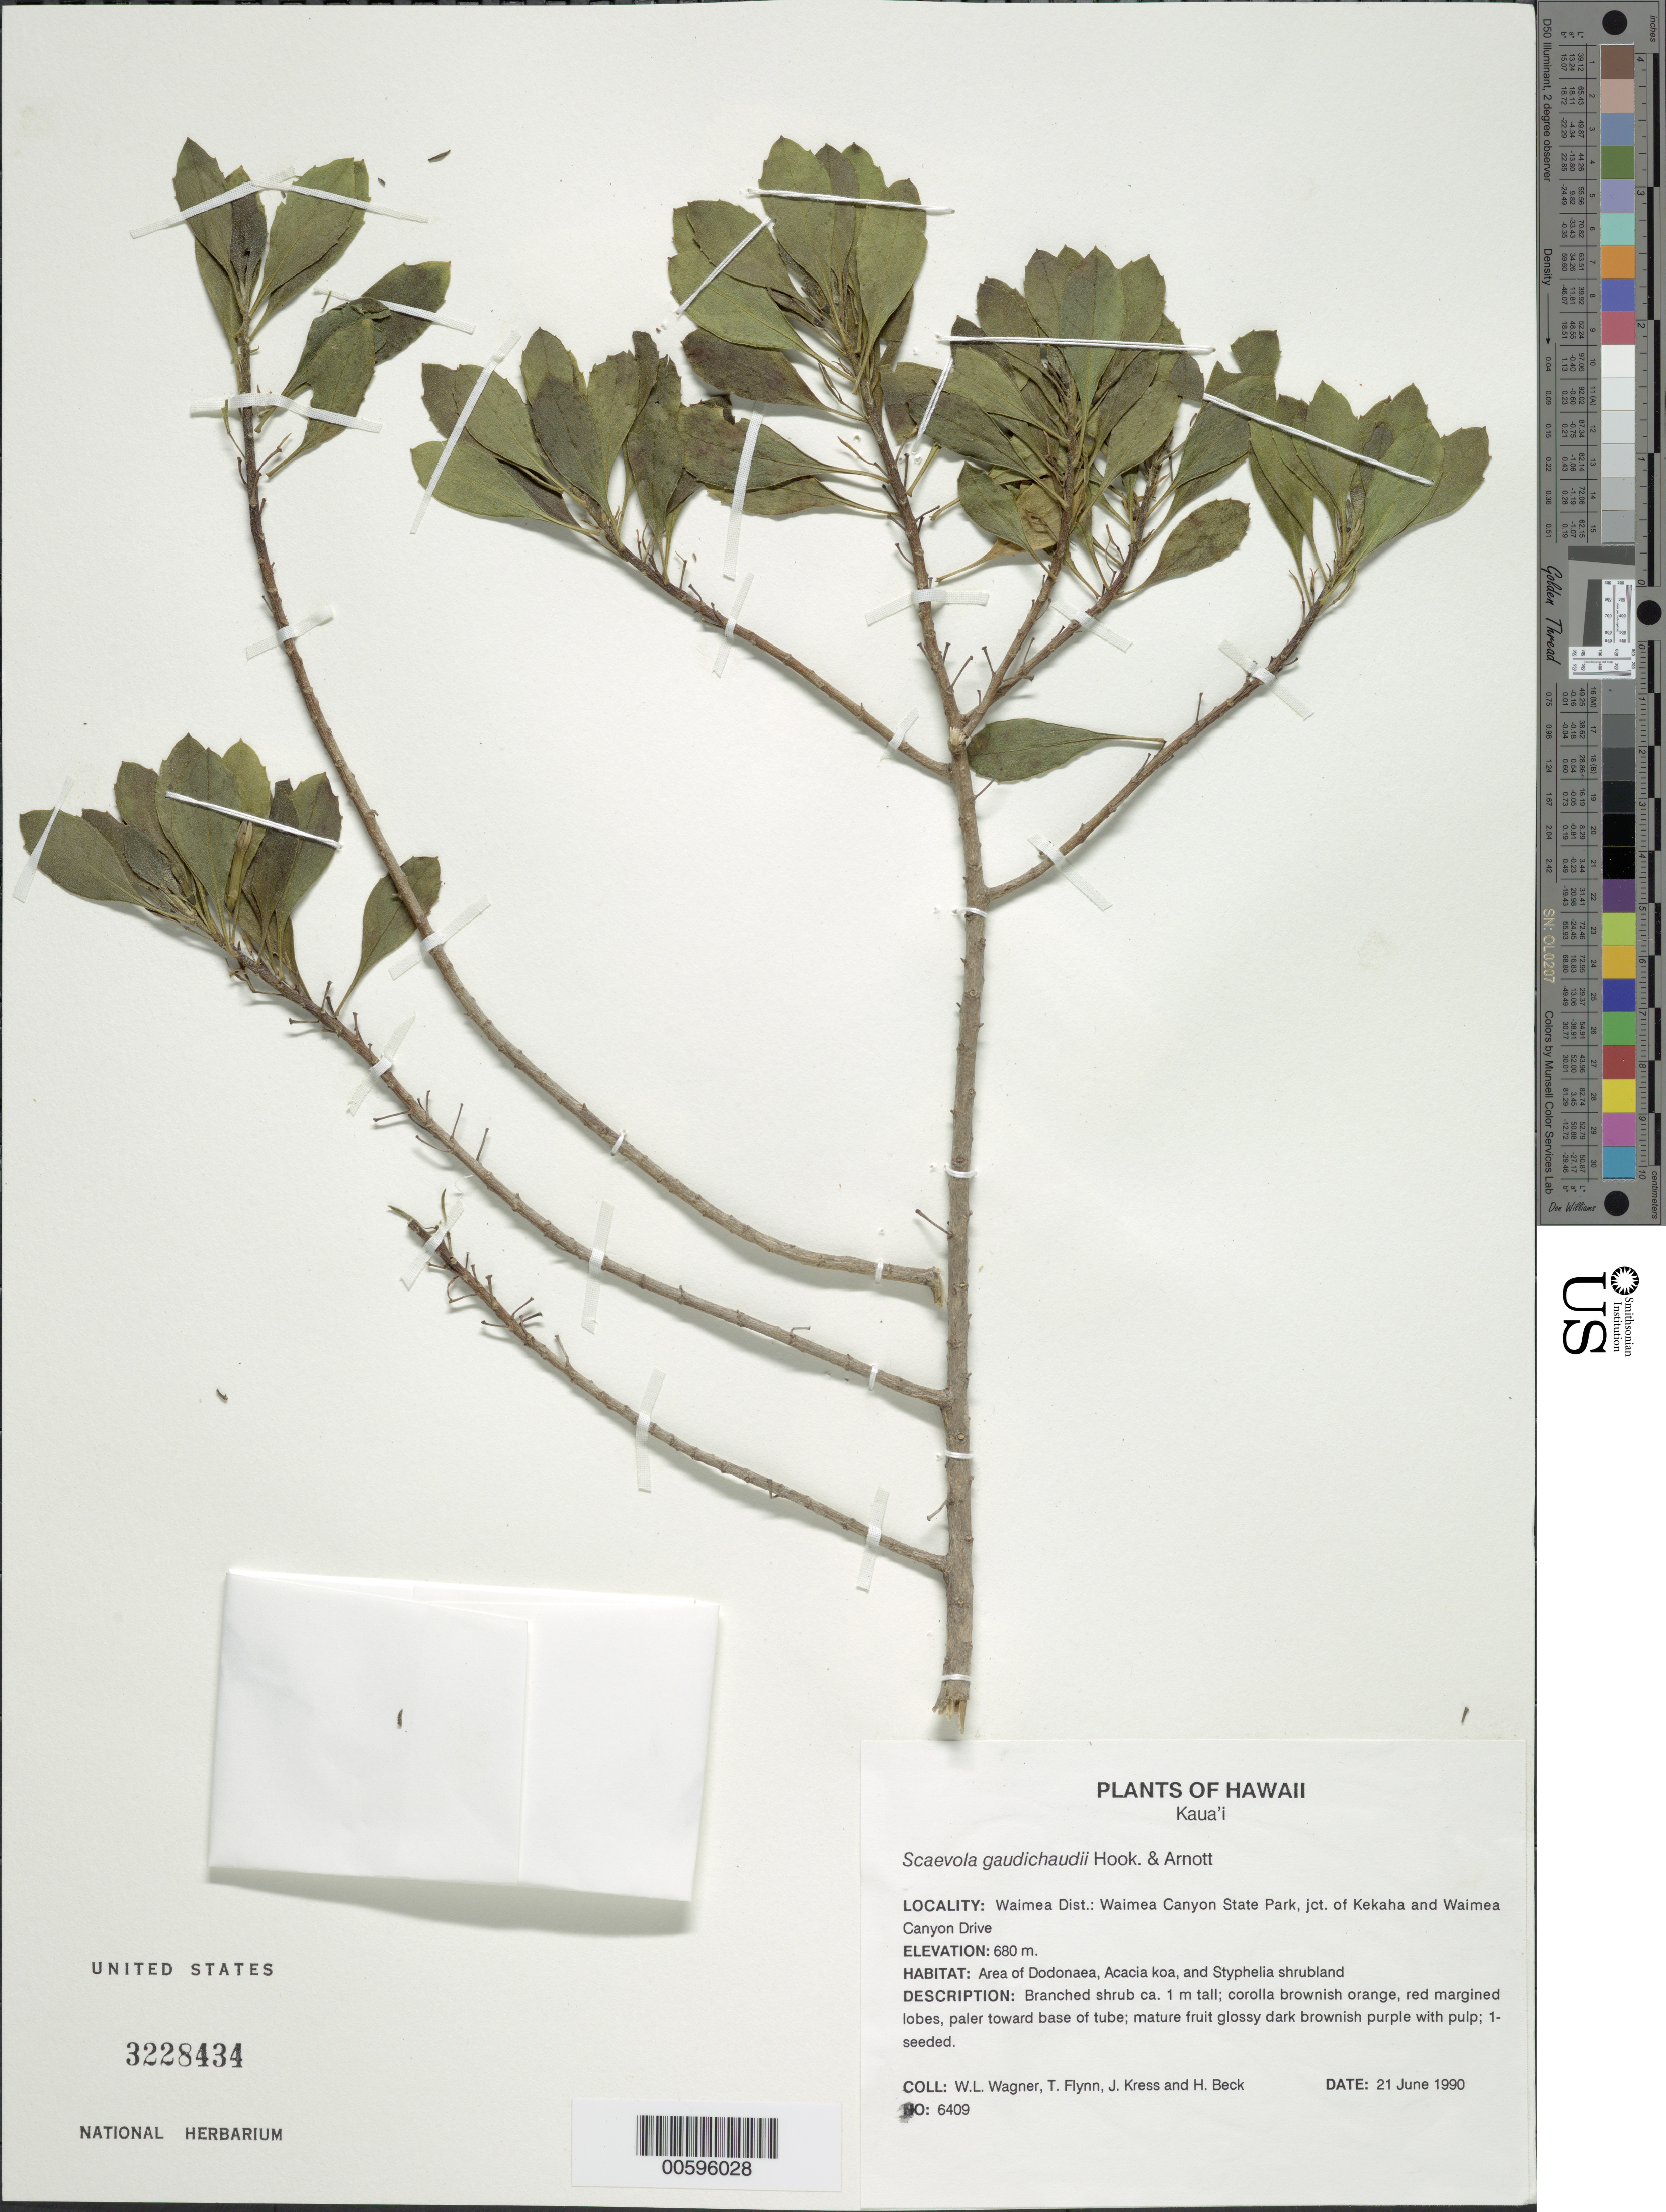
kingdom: Plantae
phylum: Tracheophyta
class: Magnoliopsida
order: Asterales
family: Goodeniaceae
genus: Scaevola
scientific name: Scaevola gaudichaudii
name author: Hook. & Arn.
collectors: W. L. Wagner, T. W. Flynn, W. J. Kress & H. Beck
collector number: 6409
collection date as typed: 21 Jun 1990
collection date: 1990-06-21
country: United States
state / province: Hawaii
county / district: Kauai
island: Kaua'i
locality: Waimea Dist: Waimea Canyon State Park, jct of Kekaha and Waimea Canyon Dr.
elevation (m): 680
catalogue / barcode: US 3228434